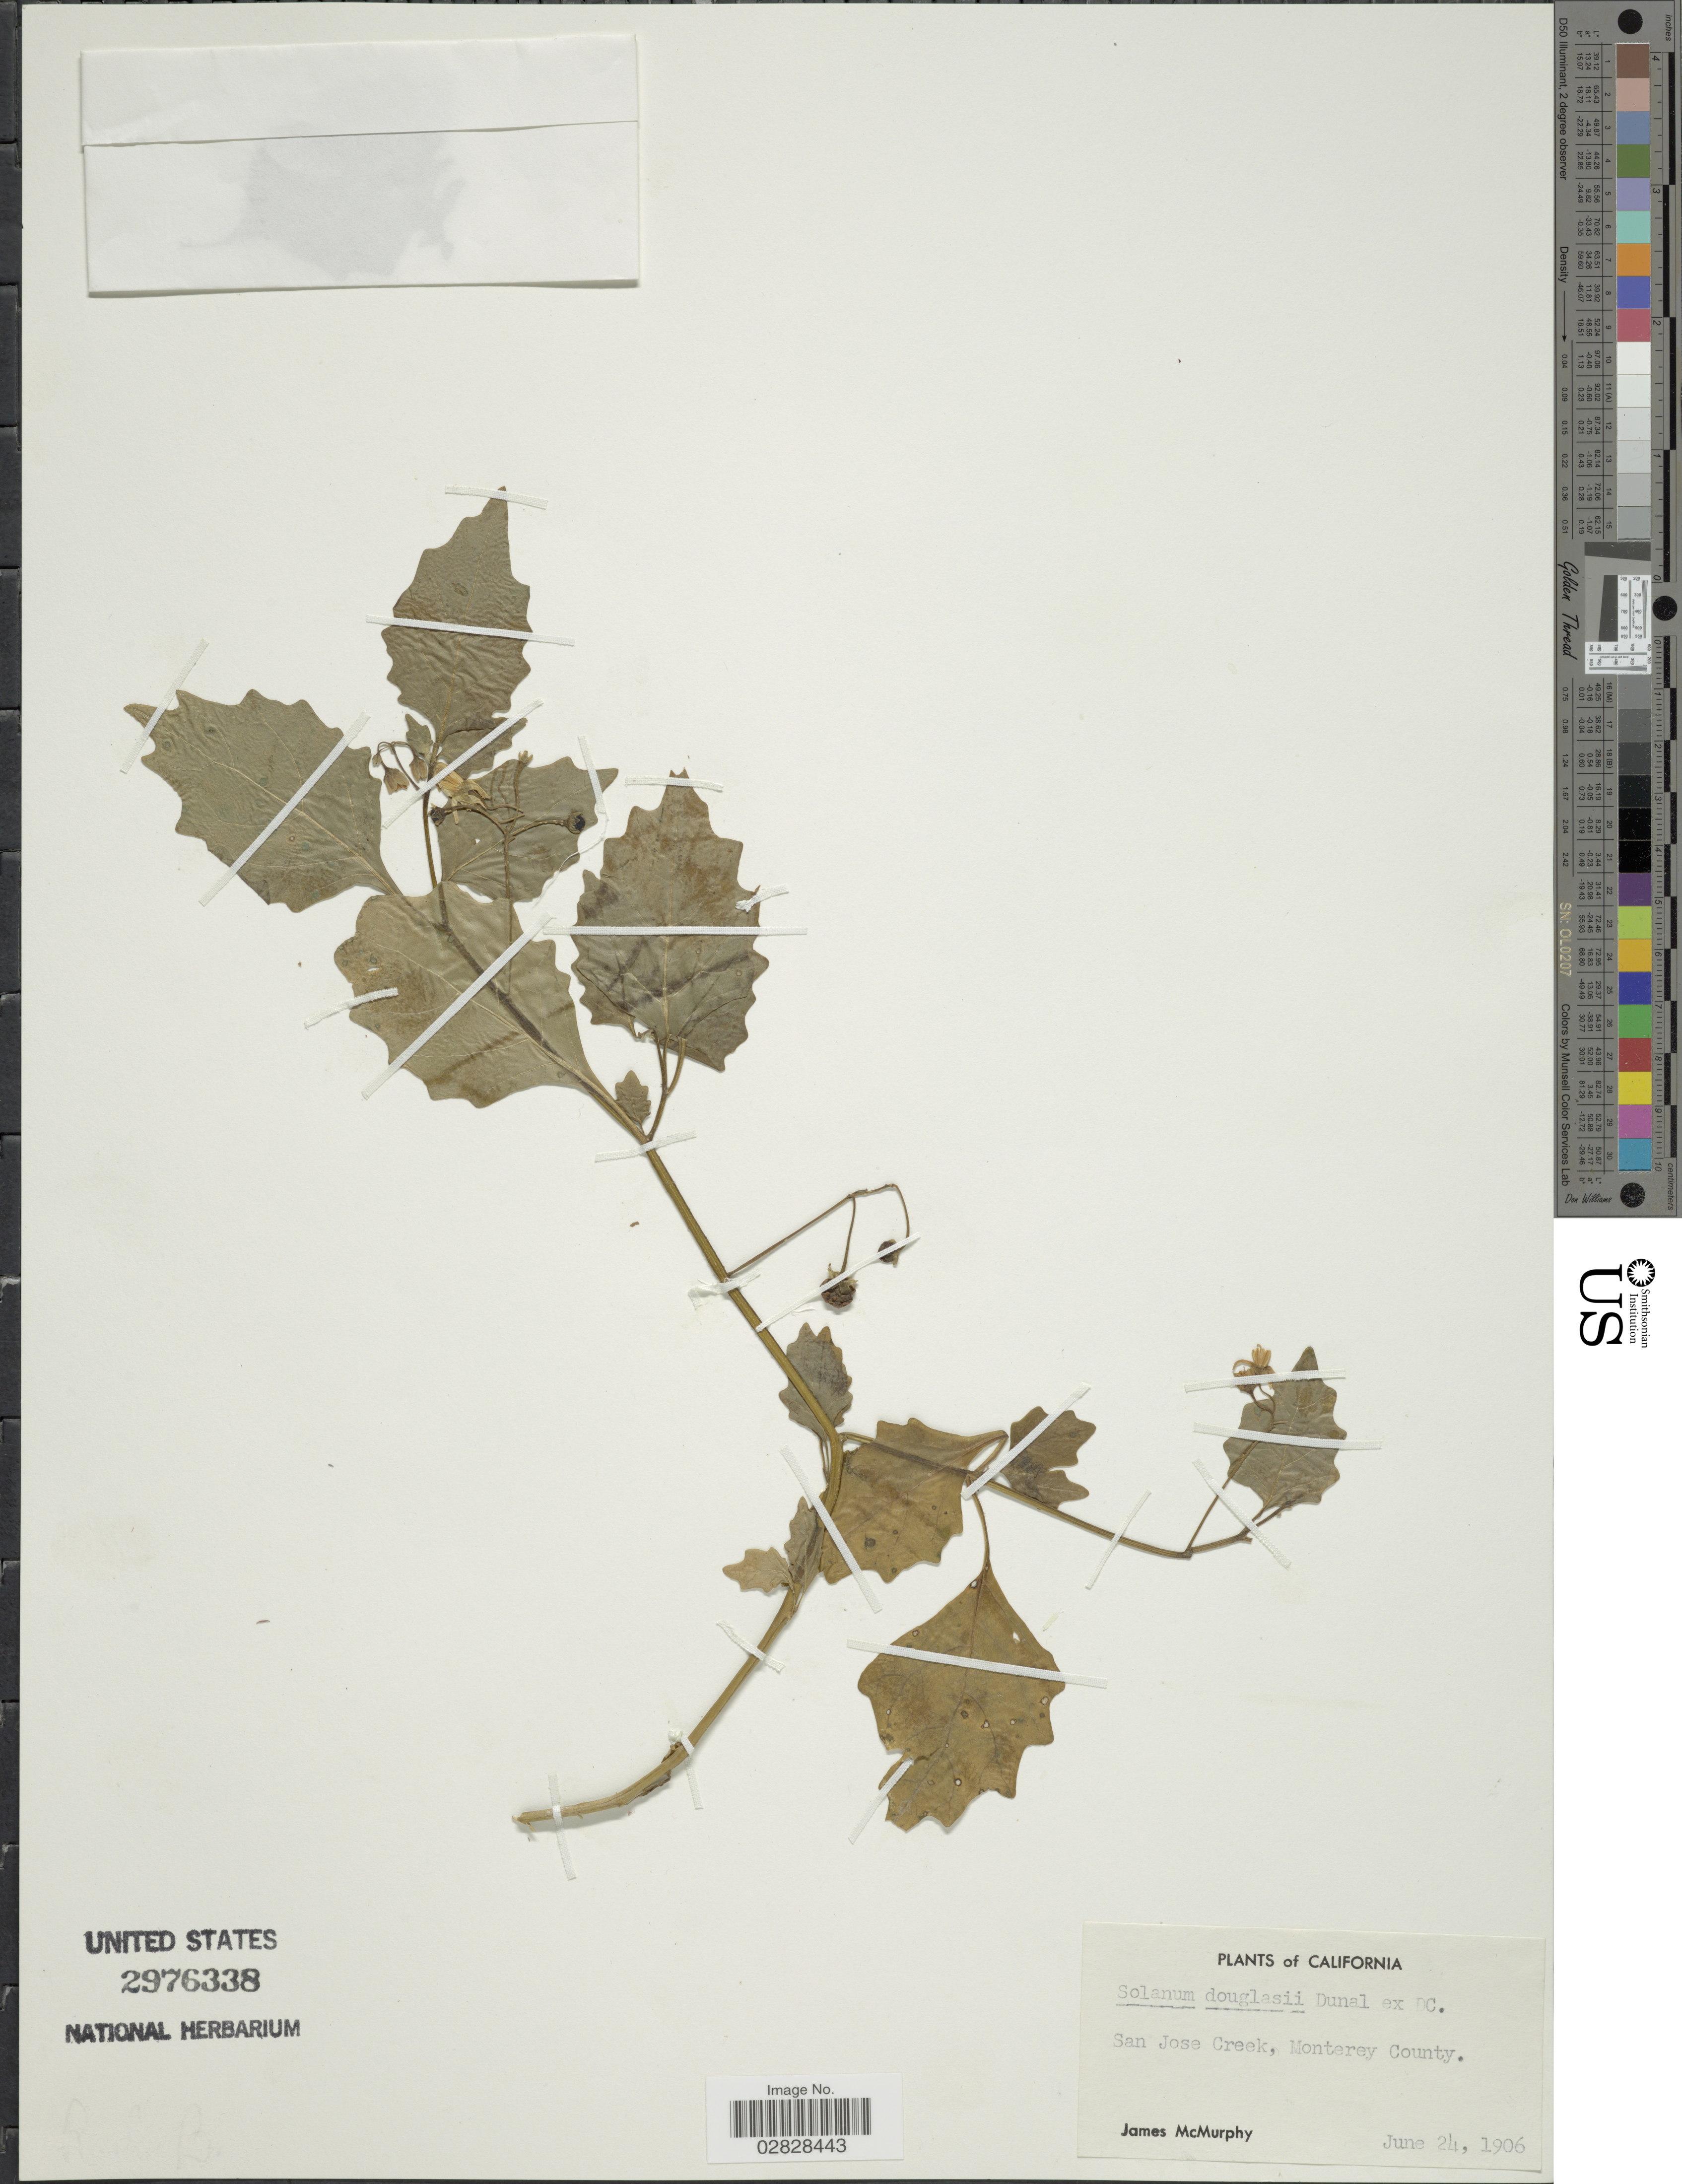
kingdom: Plantae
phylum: Tracheophyta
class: Magnoliopsida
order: Solanales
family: Solanaceae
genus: Solanum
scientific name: Solanum douglasii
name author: Dunal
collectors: J. McMurphy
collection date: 1906-06-24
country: United States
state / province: California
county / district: Monterey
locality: San Jose Creek, Monterey County.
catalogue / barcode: US 2976338